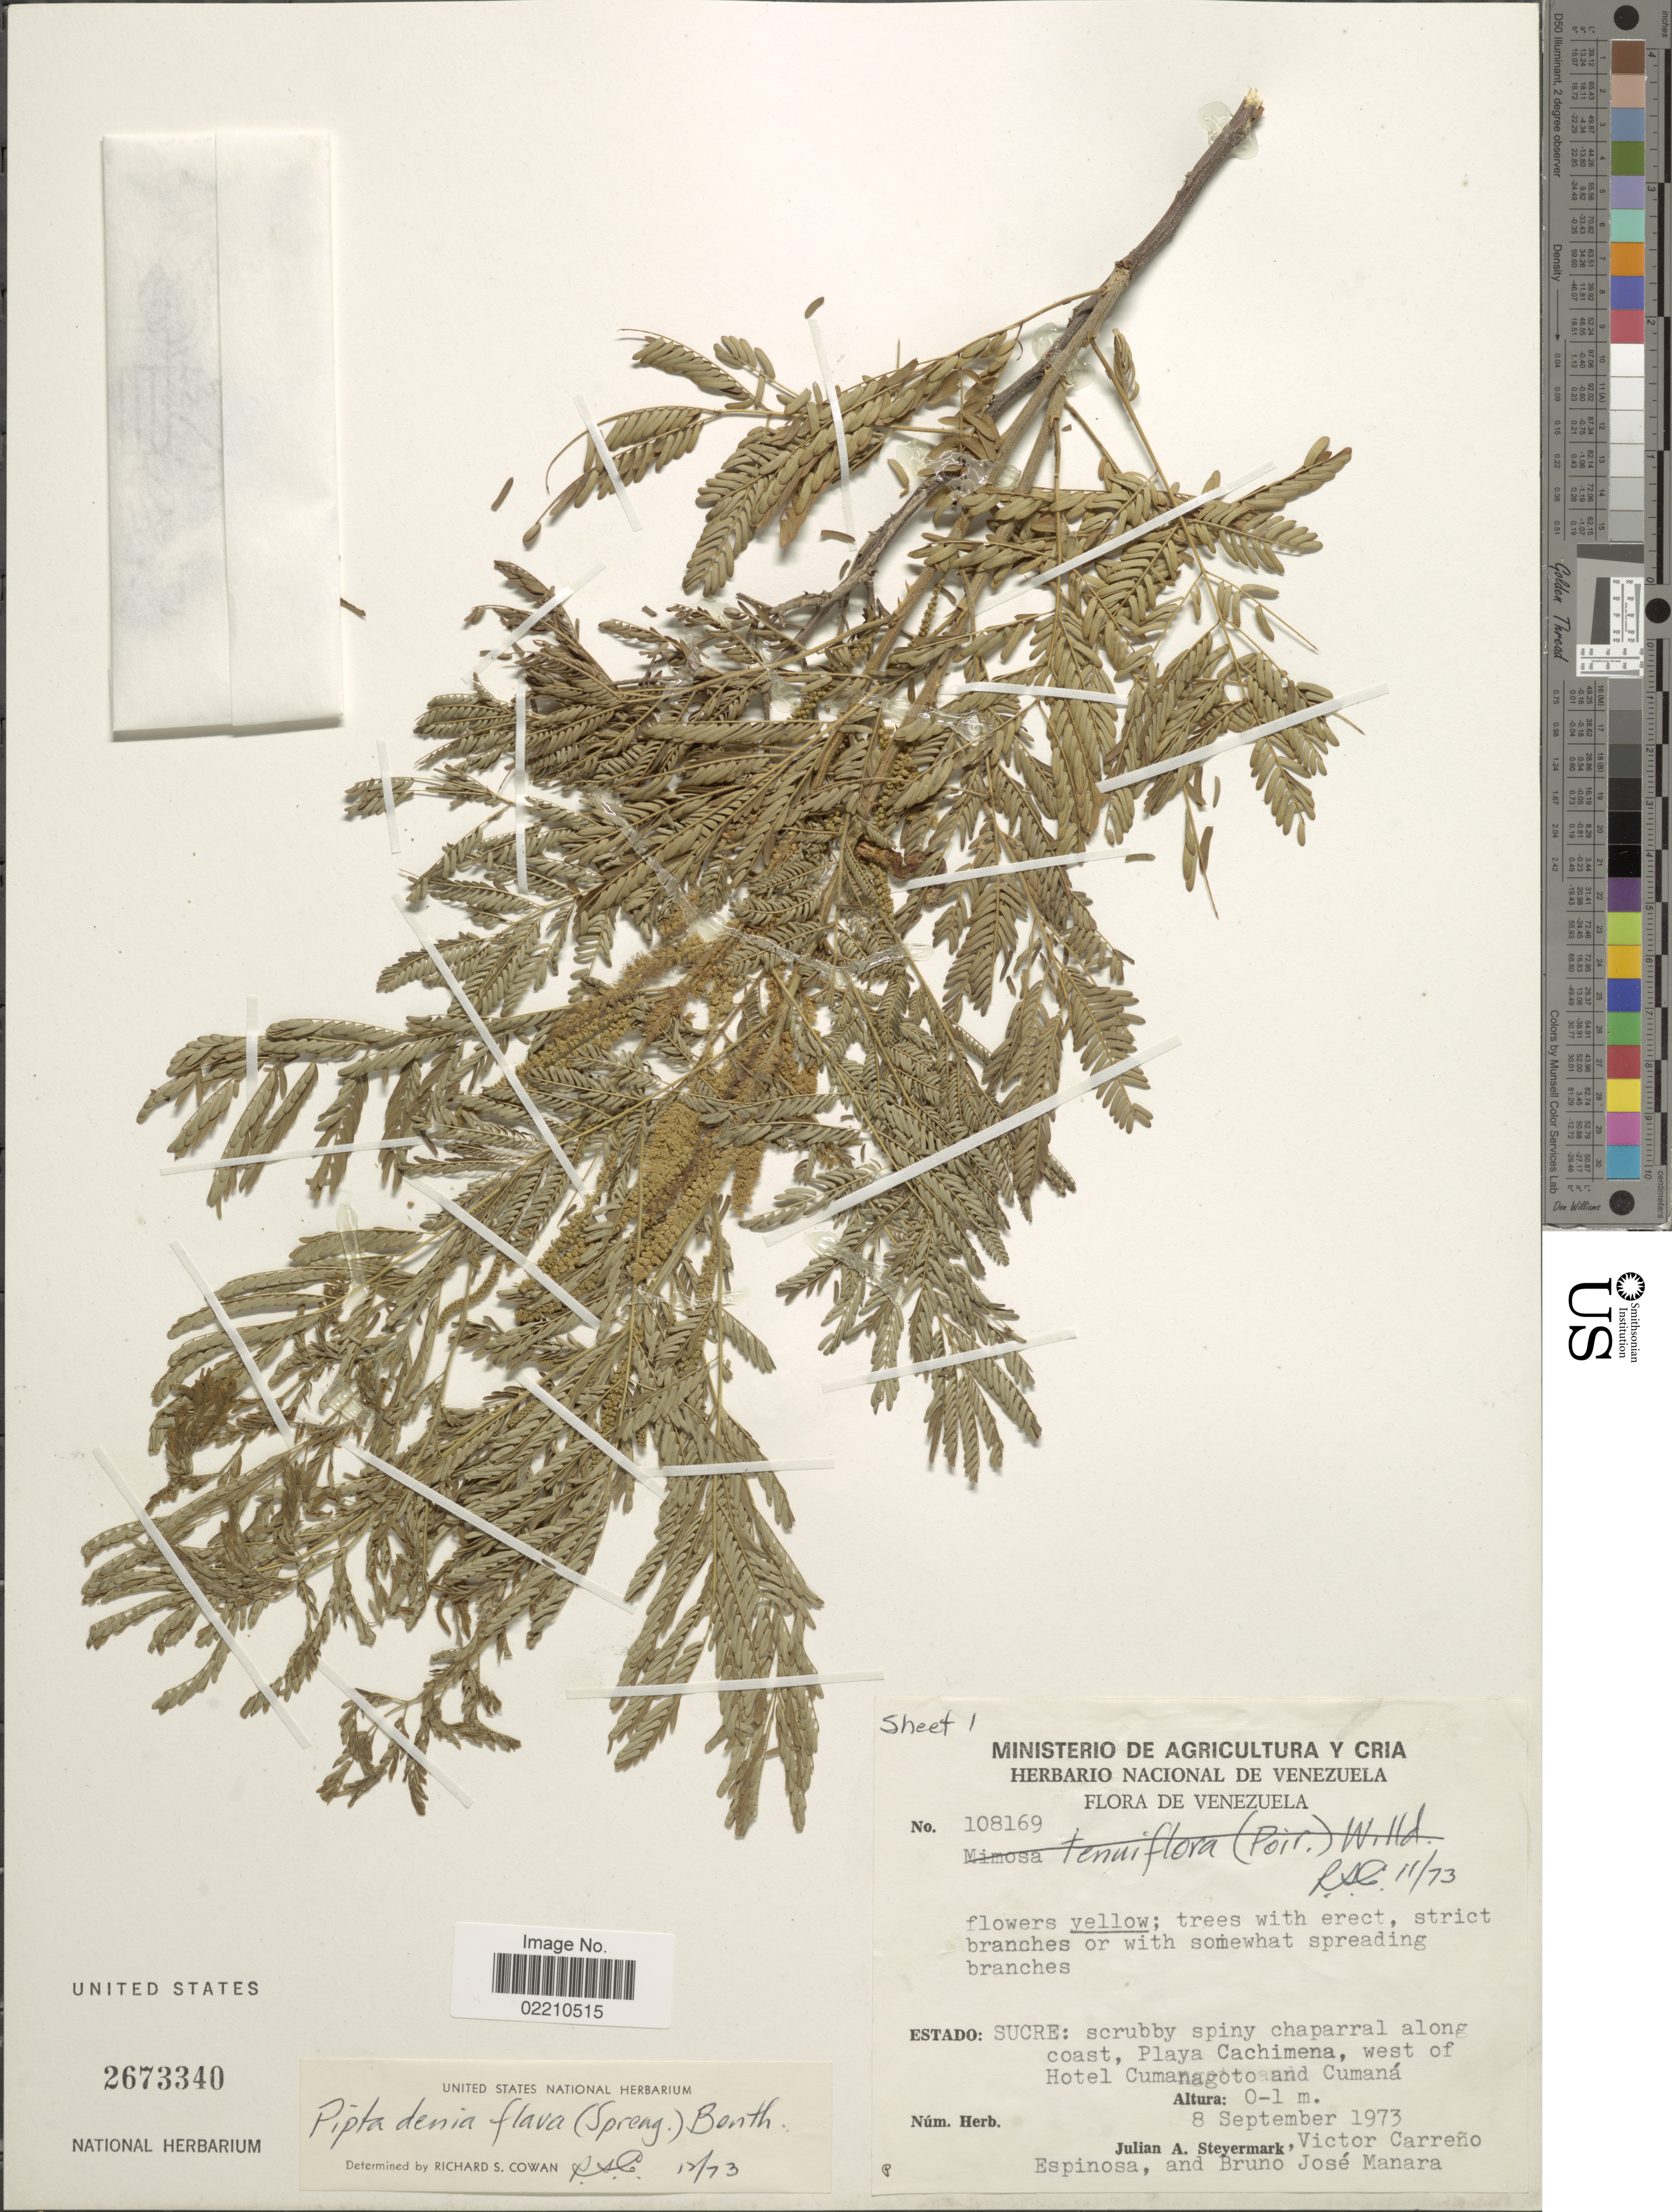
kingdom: Plantae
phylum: Tracheophyta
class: Magnoliopsida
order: Fabales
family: Fabaceae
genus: Piptadenia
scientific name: Piptadenia flava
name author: (DC.) Benth.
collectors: J. Steyermark, V. Carreño E. & B. Manara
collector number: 108169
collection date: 1973-09-08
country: Venezuela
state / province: Sucre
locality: Estado: Sucre: scrubby spiny chaparral along coast, Playa Cachimena, west of Hotel Cumanagoto and Cumana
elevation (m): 0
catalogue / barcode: US 2673340